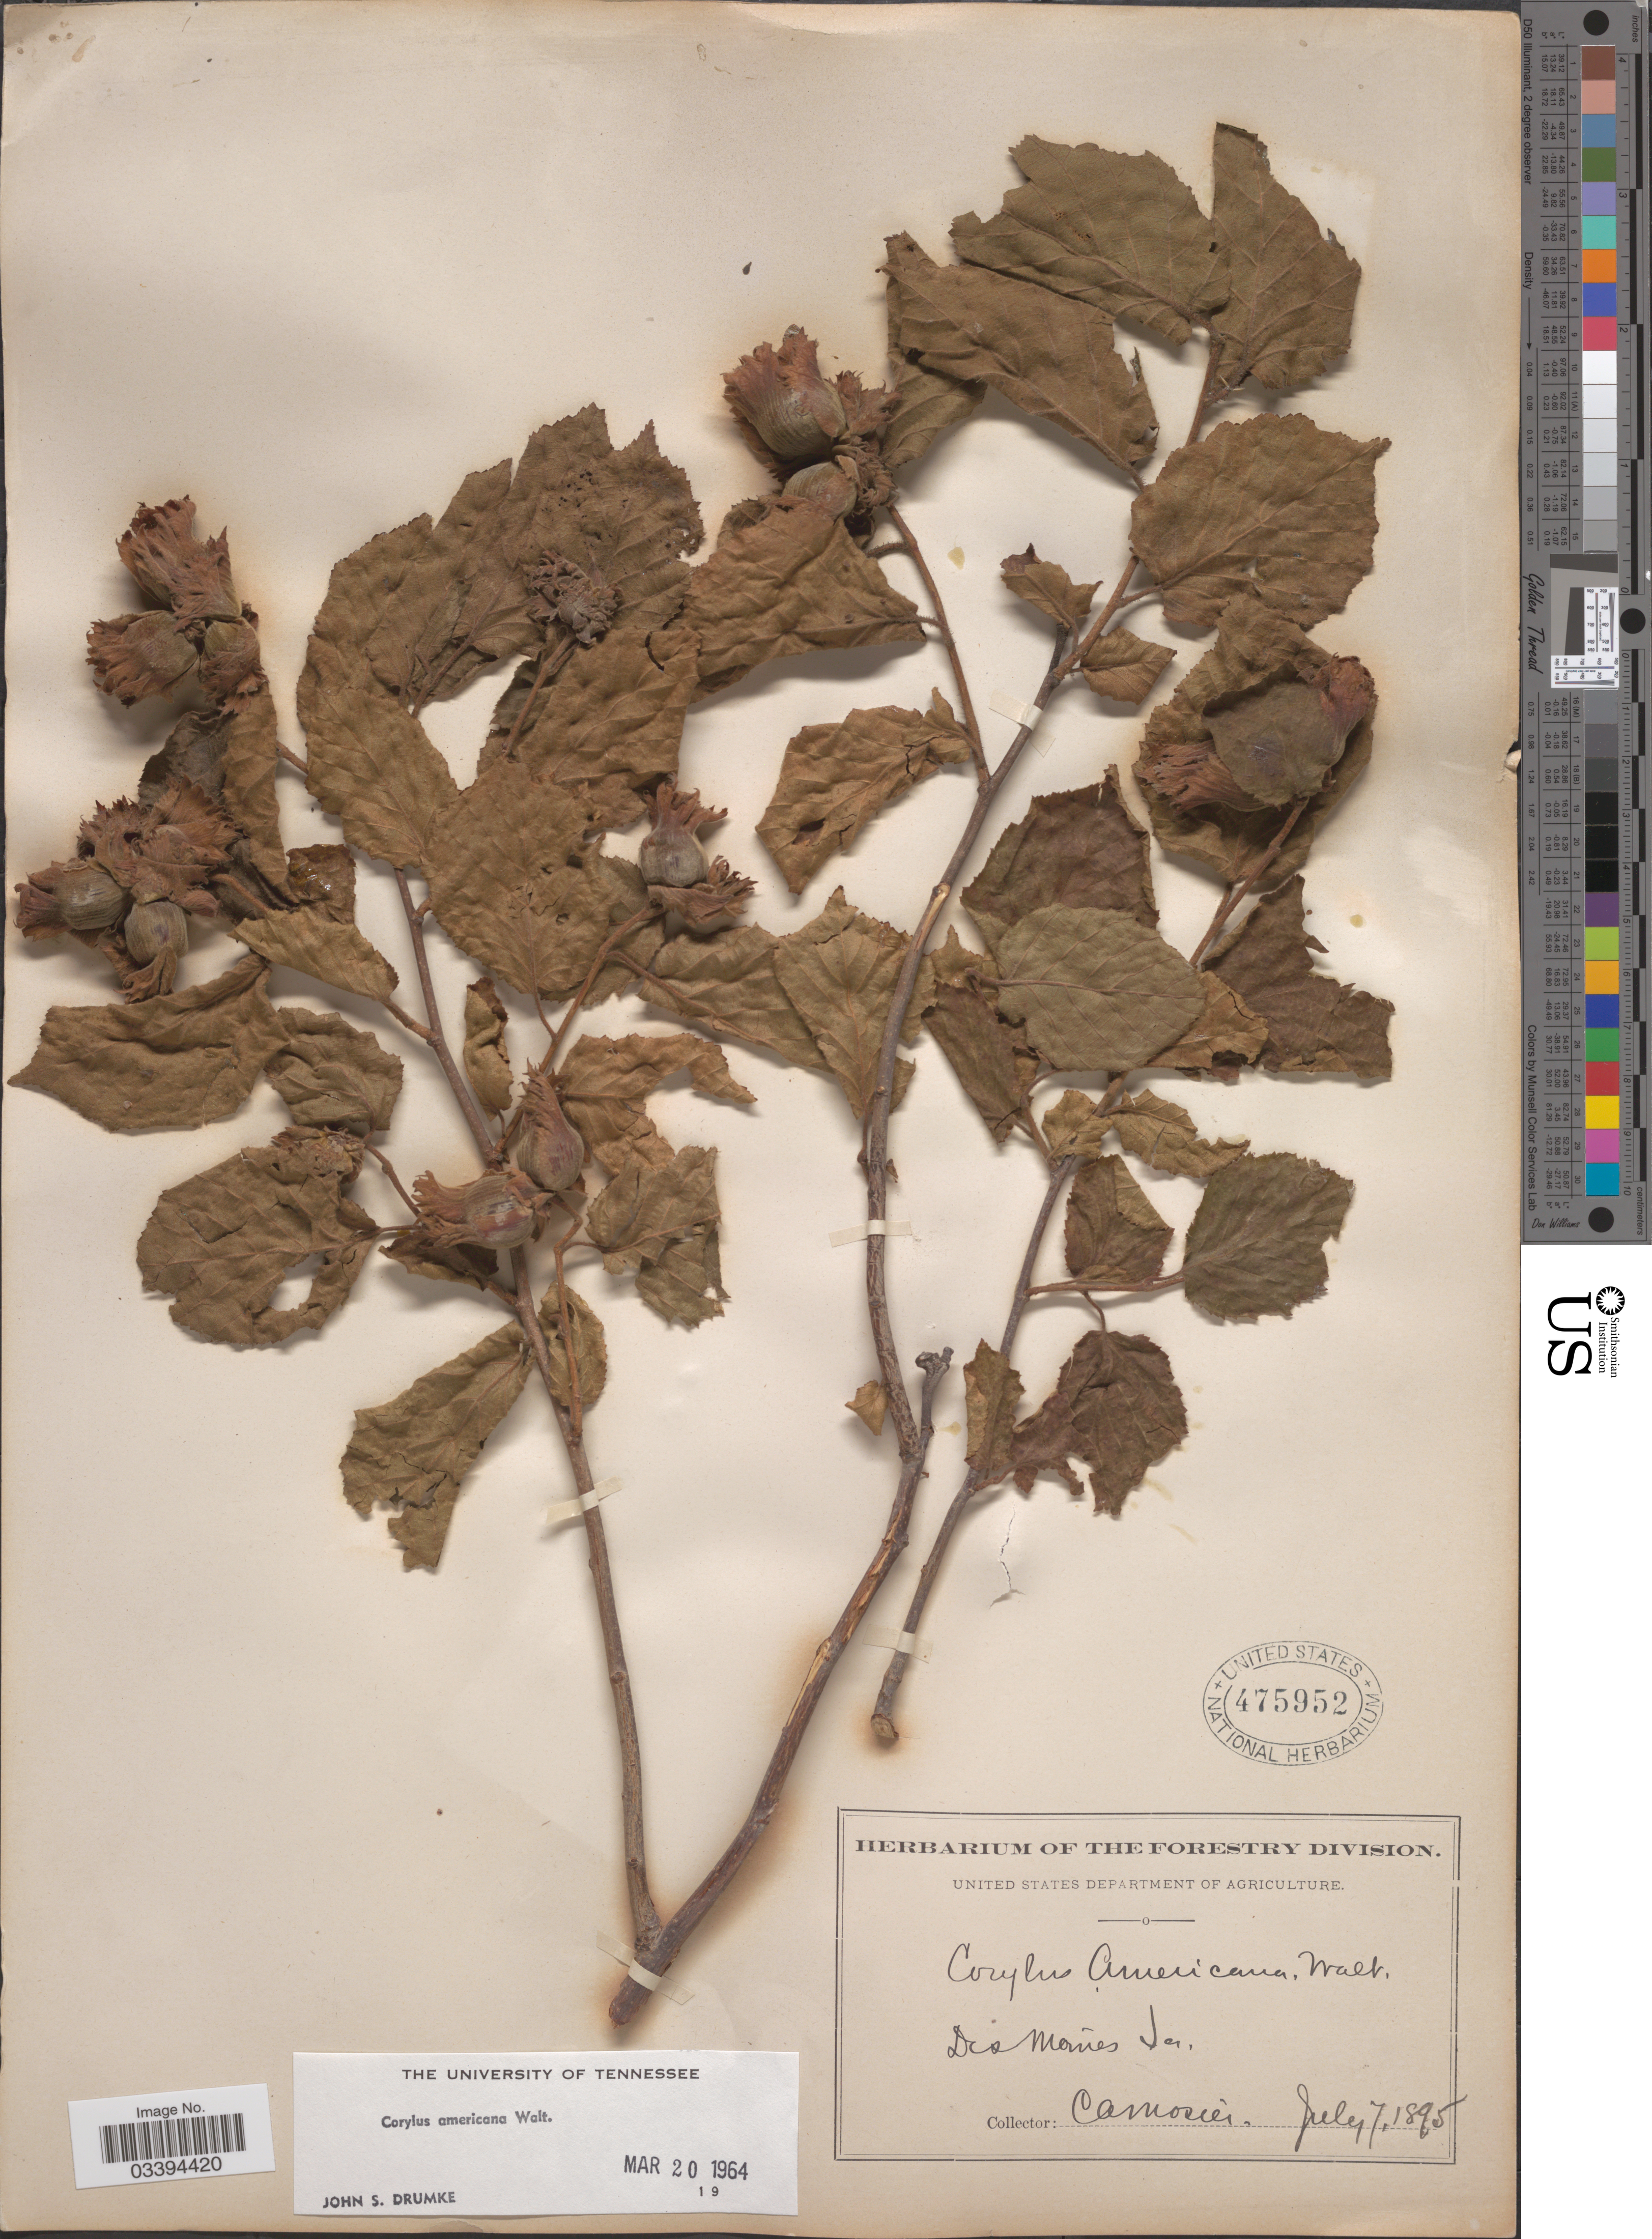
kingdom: Plantae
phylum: Tracheophyta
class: Magnoliopsida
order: Fagales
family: Betulaceae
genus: Corylus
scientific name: Corylus americana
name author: Walter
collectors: C. A. Mosier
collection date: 1895-07-07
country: United States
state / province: Iowa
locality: Des Moines.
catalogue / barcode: US 475952